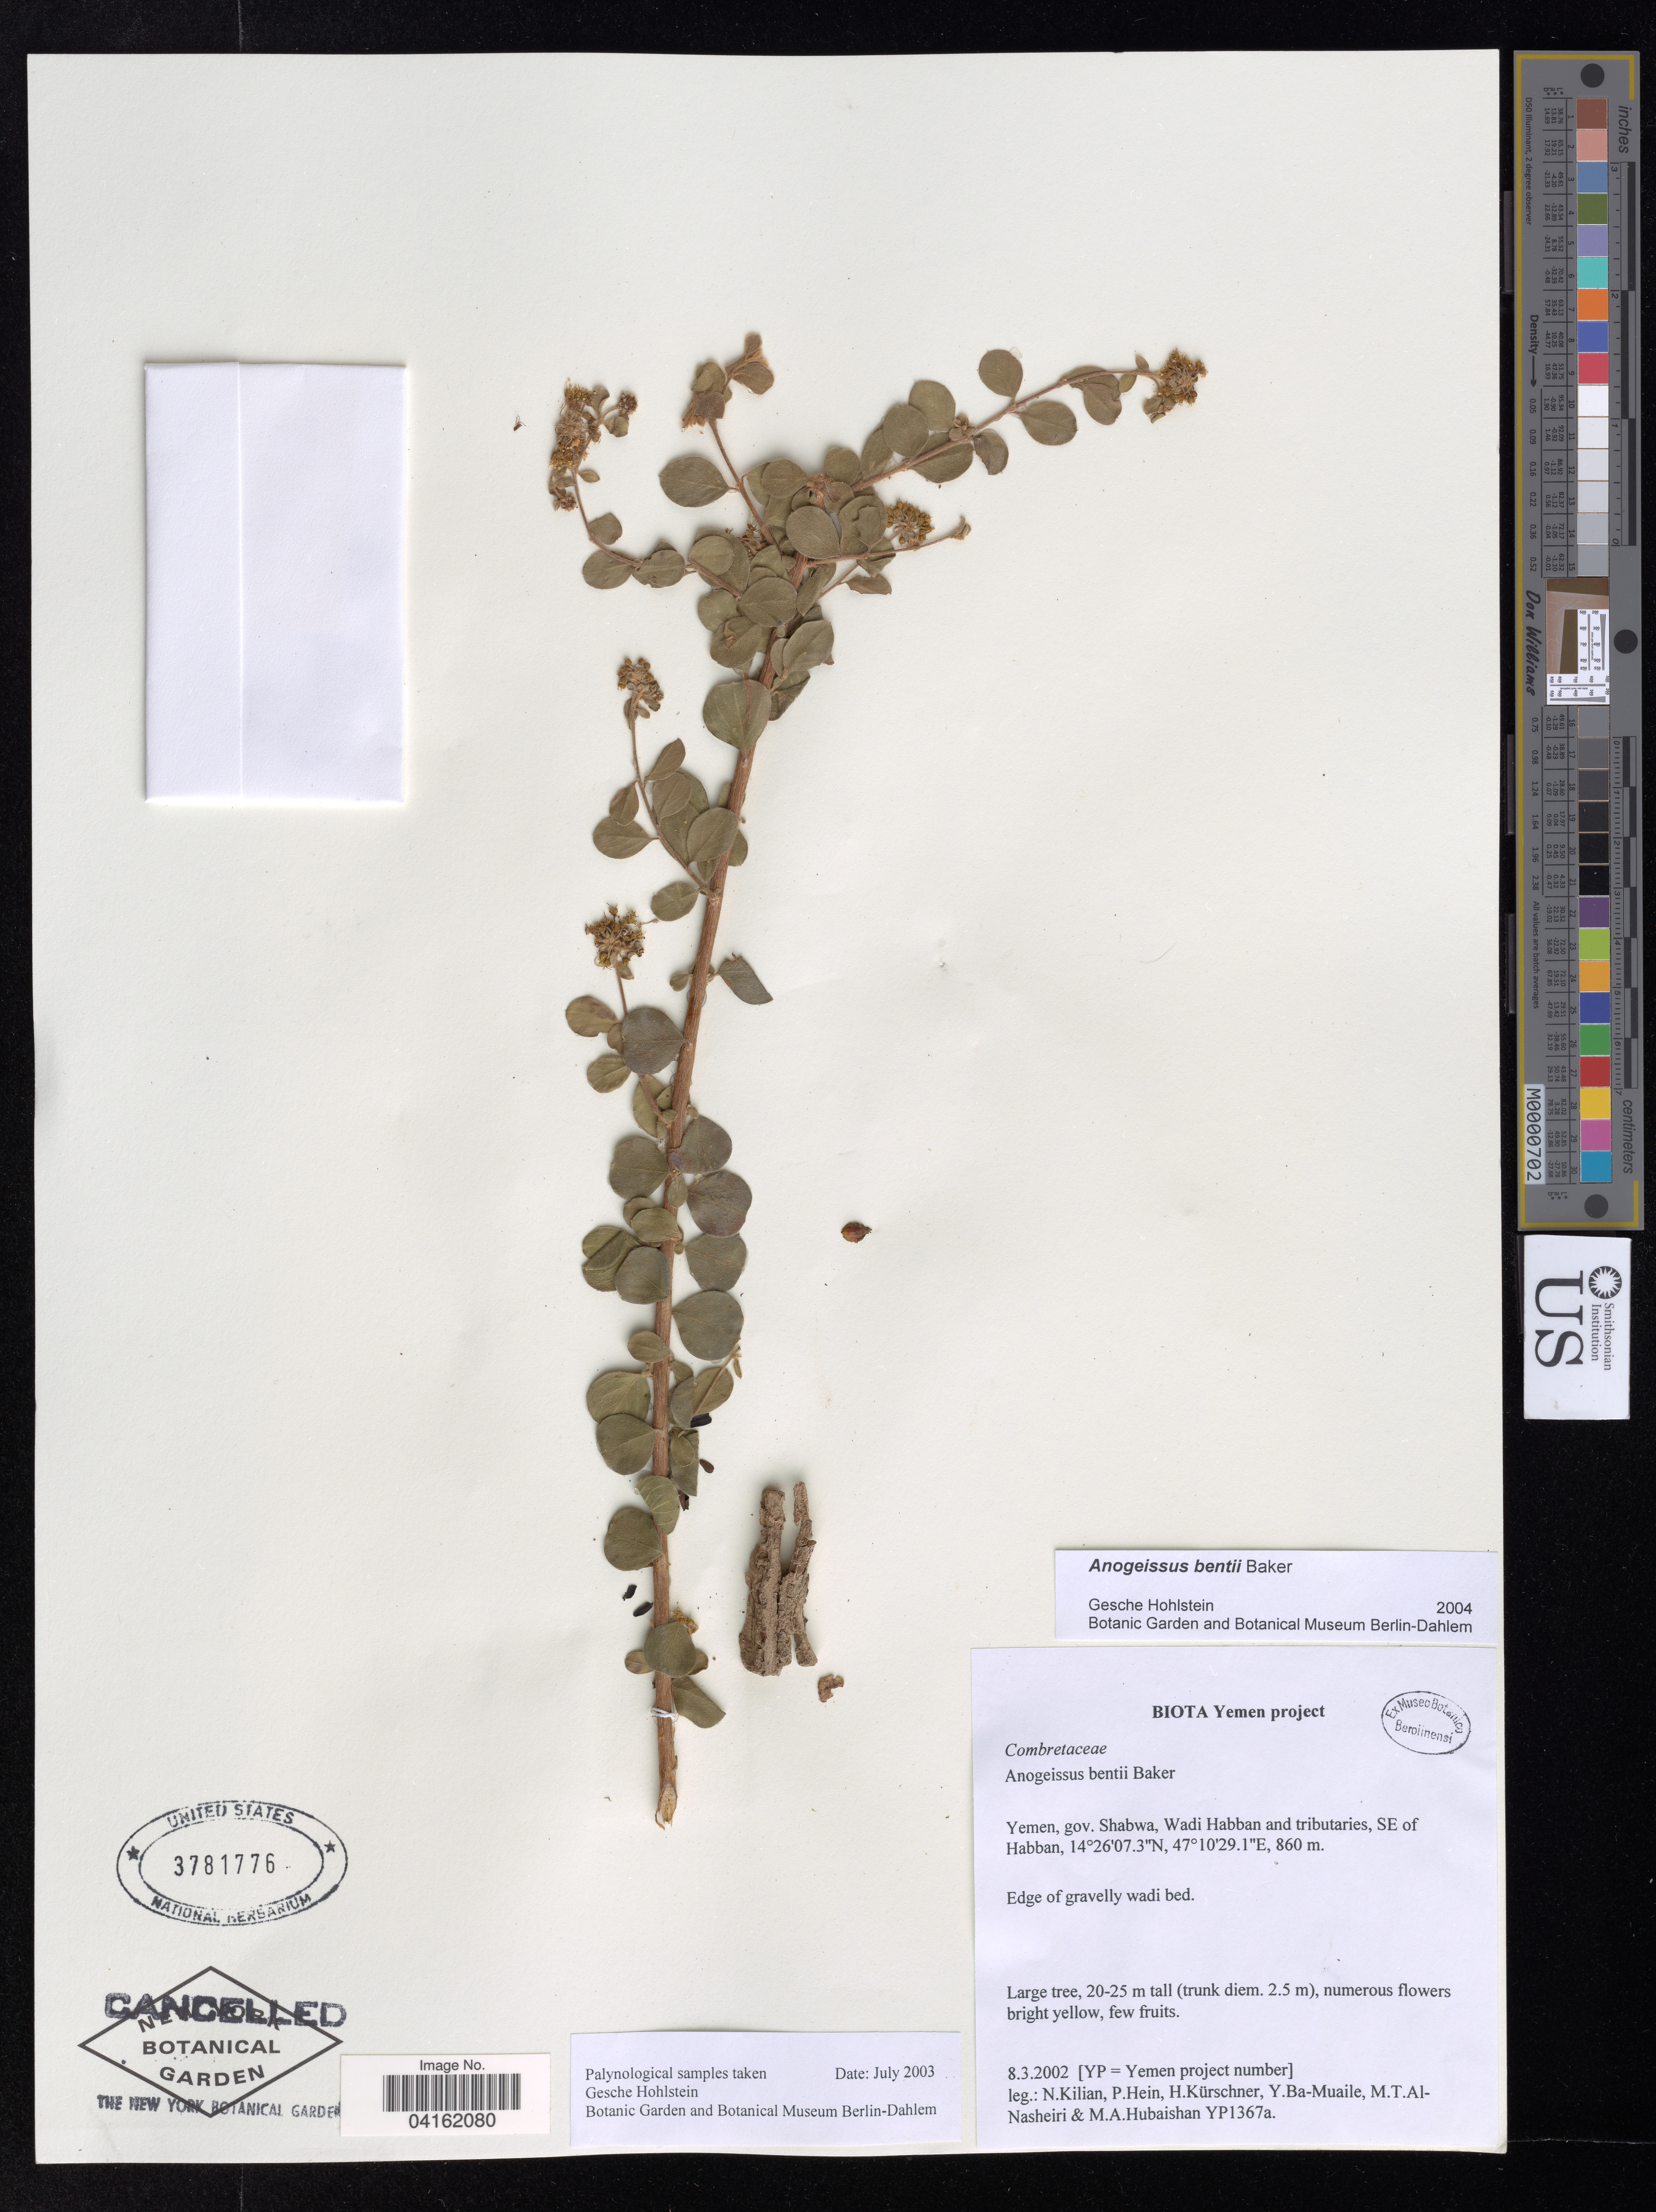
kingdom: Plantae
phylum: Tracheophyta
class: Magnoliopsida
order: Myrtales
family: Combretaceae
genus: Anogeissus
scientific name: Anogeissus bentii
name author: Baker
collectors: N. Kilian & et al.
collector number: YP1367a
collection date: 2002-03-08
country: Yemen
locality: Gov. Shabwa, Wadi Habban and tributaries, SE of Habban.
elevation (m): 860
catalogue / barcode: US 3781776